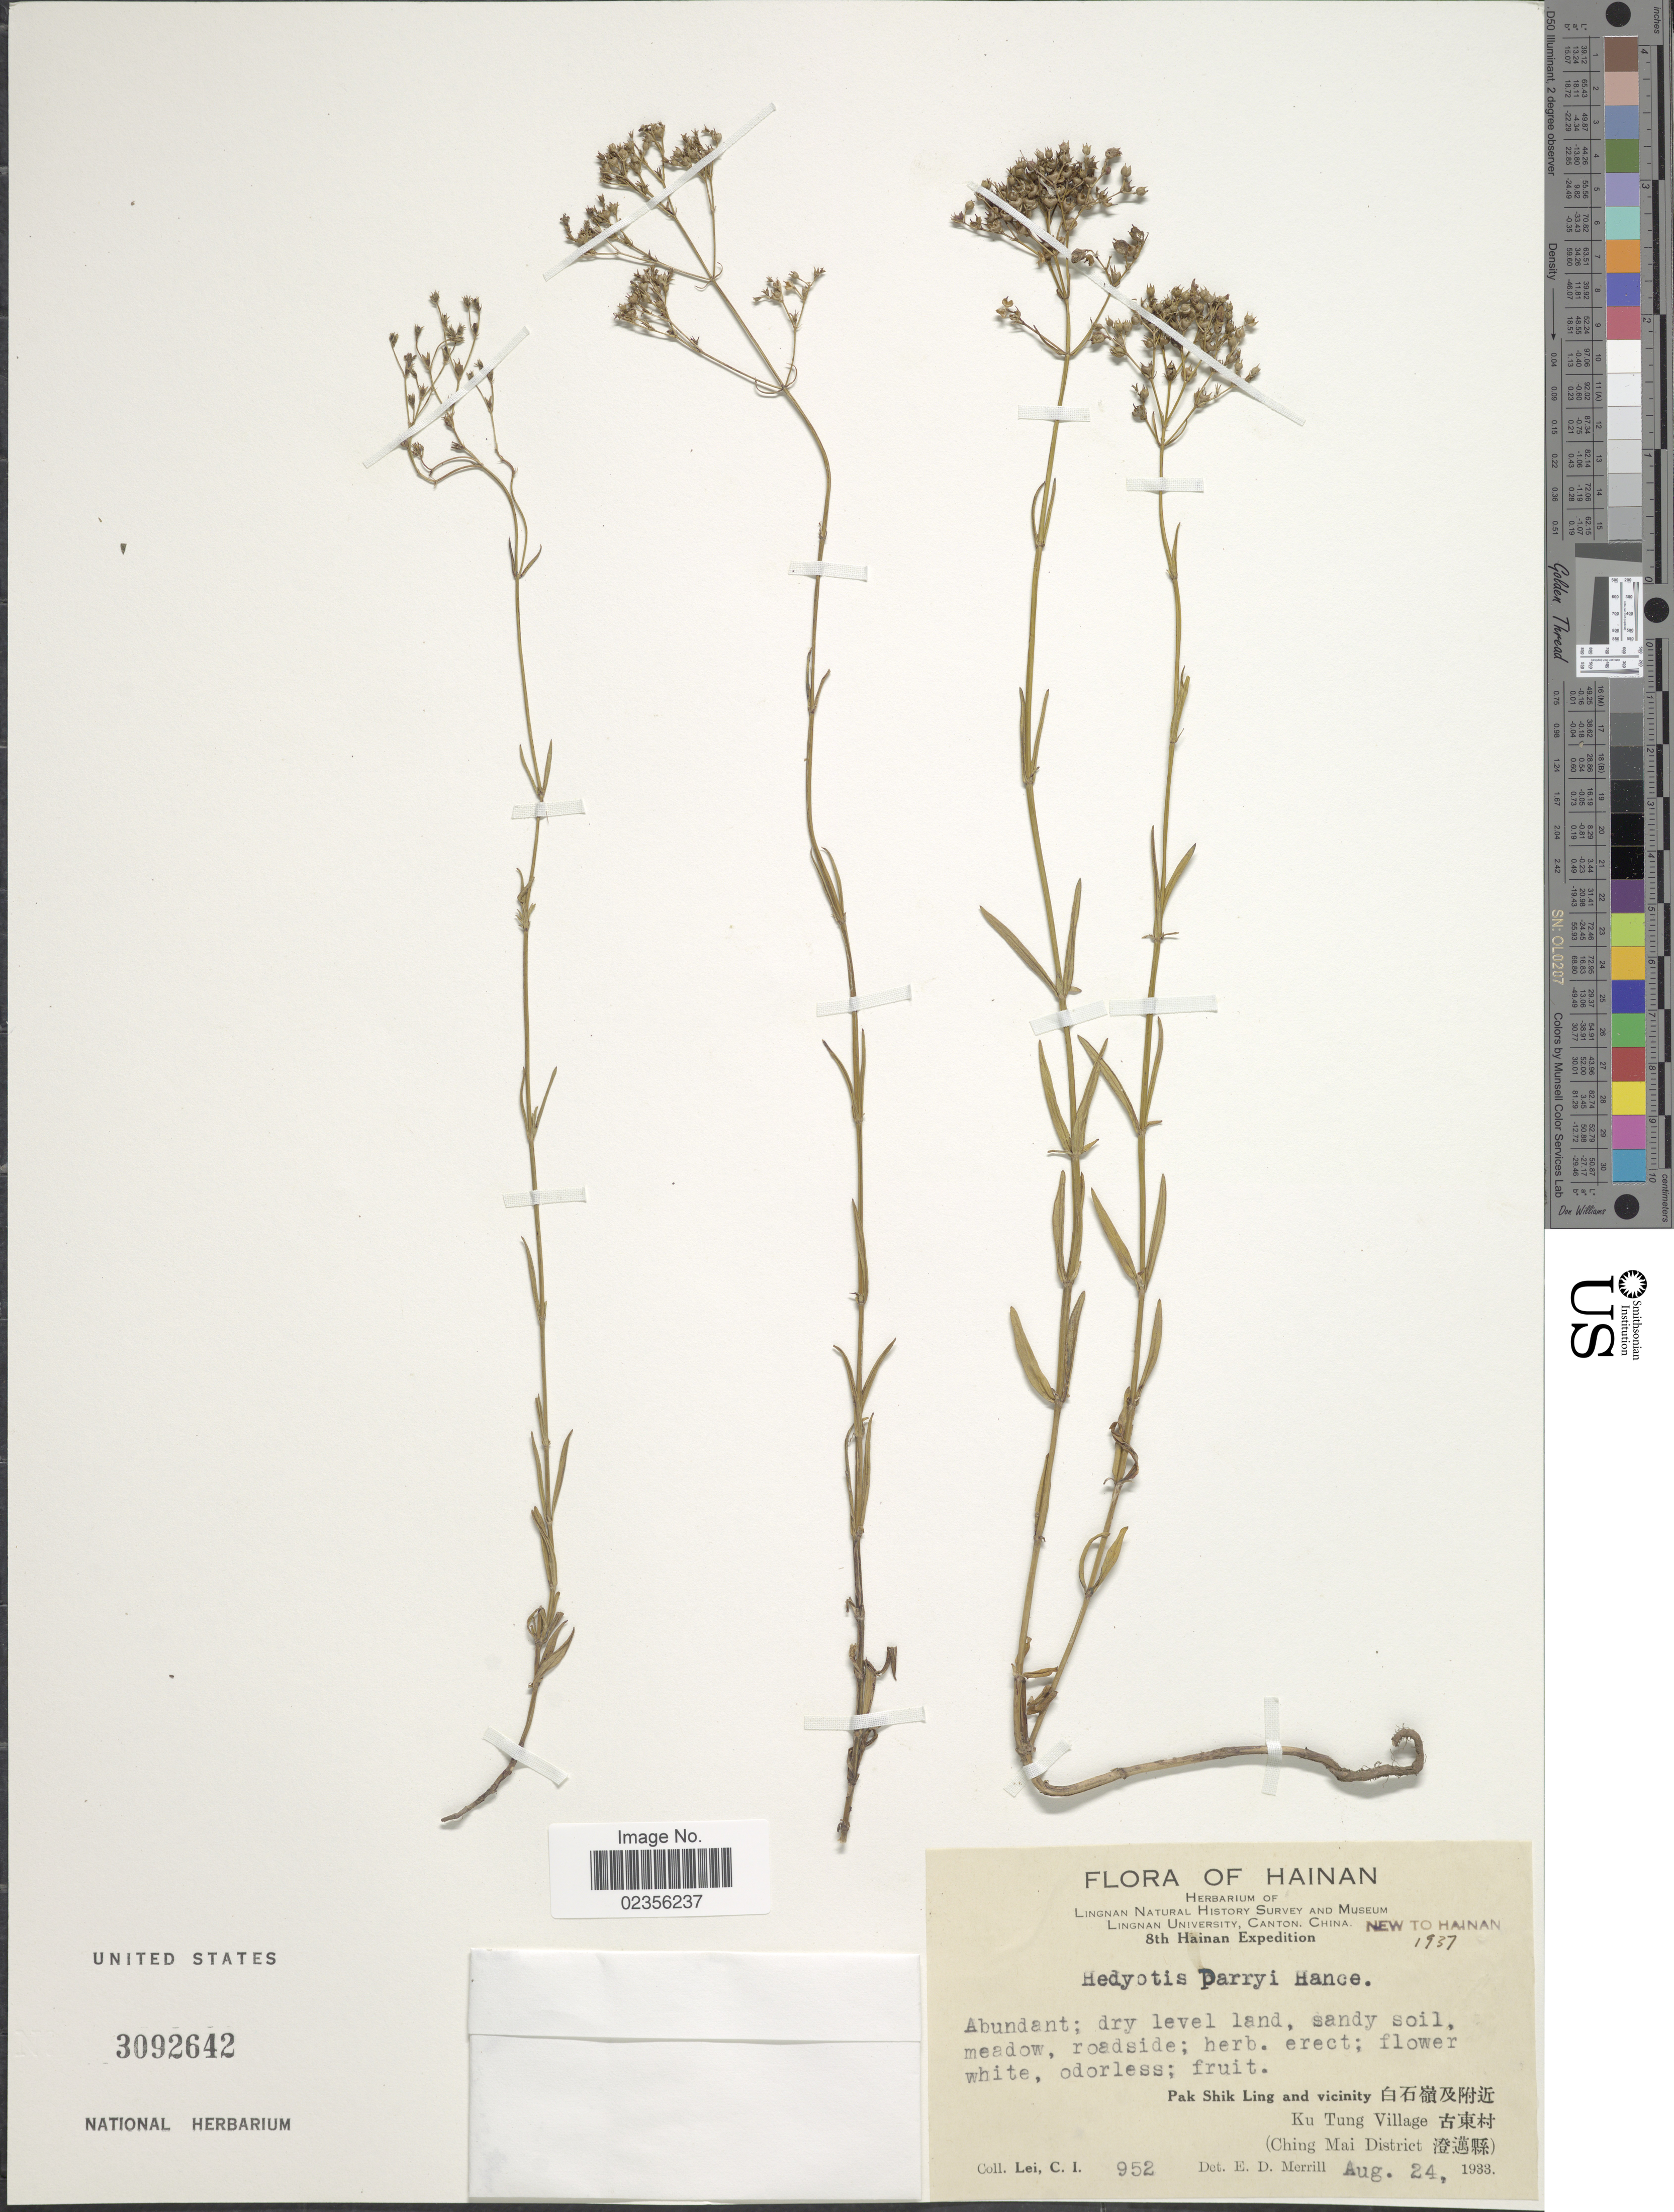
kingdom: Plantae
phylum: Tracheophyta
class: Magnoliopsida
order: Gentianales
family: Rubiaceae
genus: Hedyotis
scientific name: Hedyotis parryi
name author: Hance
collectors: C. I. Lei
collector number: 952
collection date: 1933-08-24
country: China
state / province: Hainan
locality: Pak Shik Ling and vicinity, Ku Tung Village (Ching Mai District)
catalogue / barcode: US 3092642